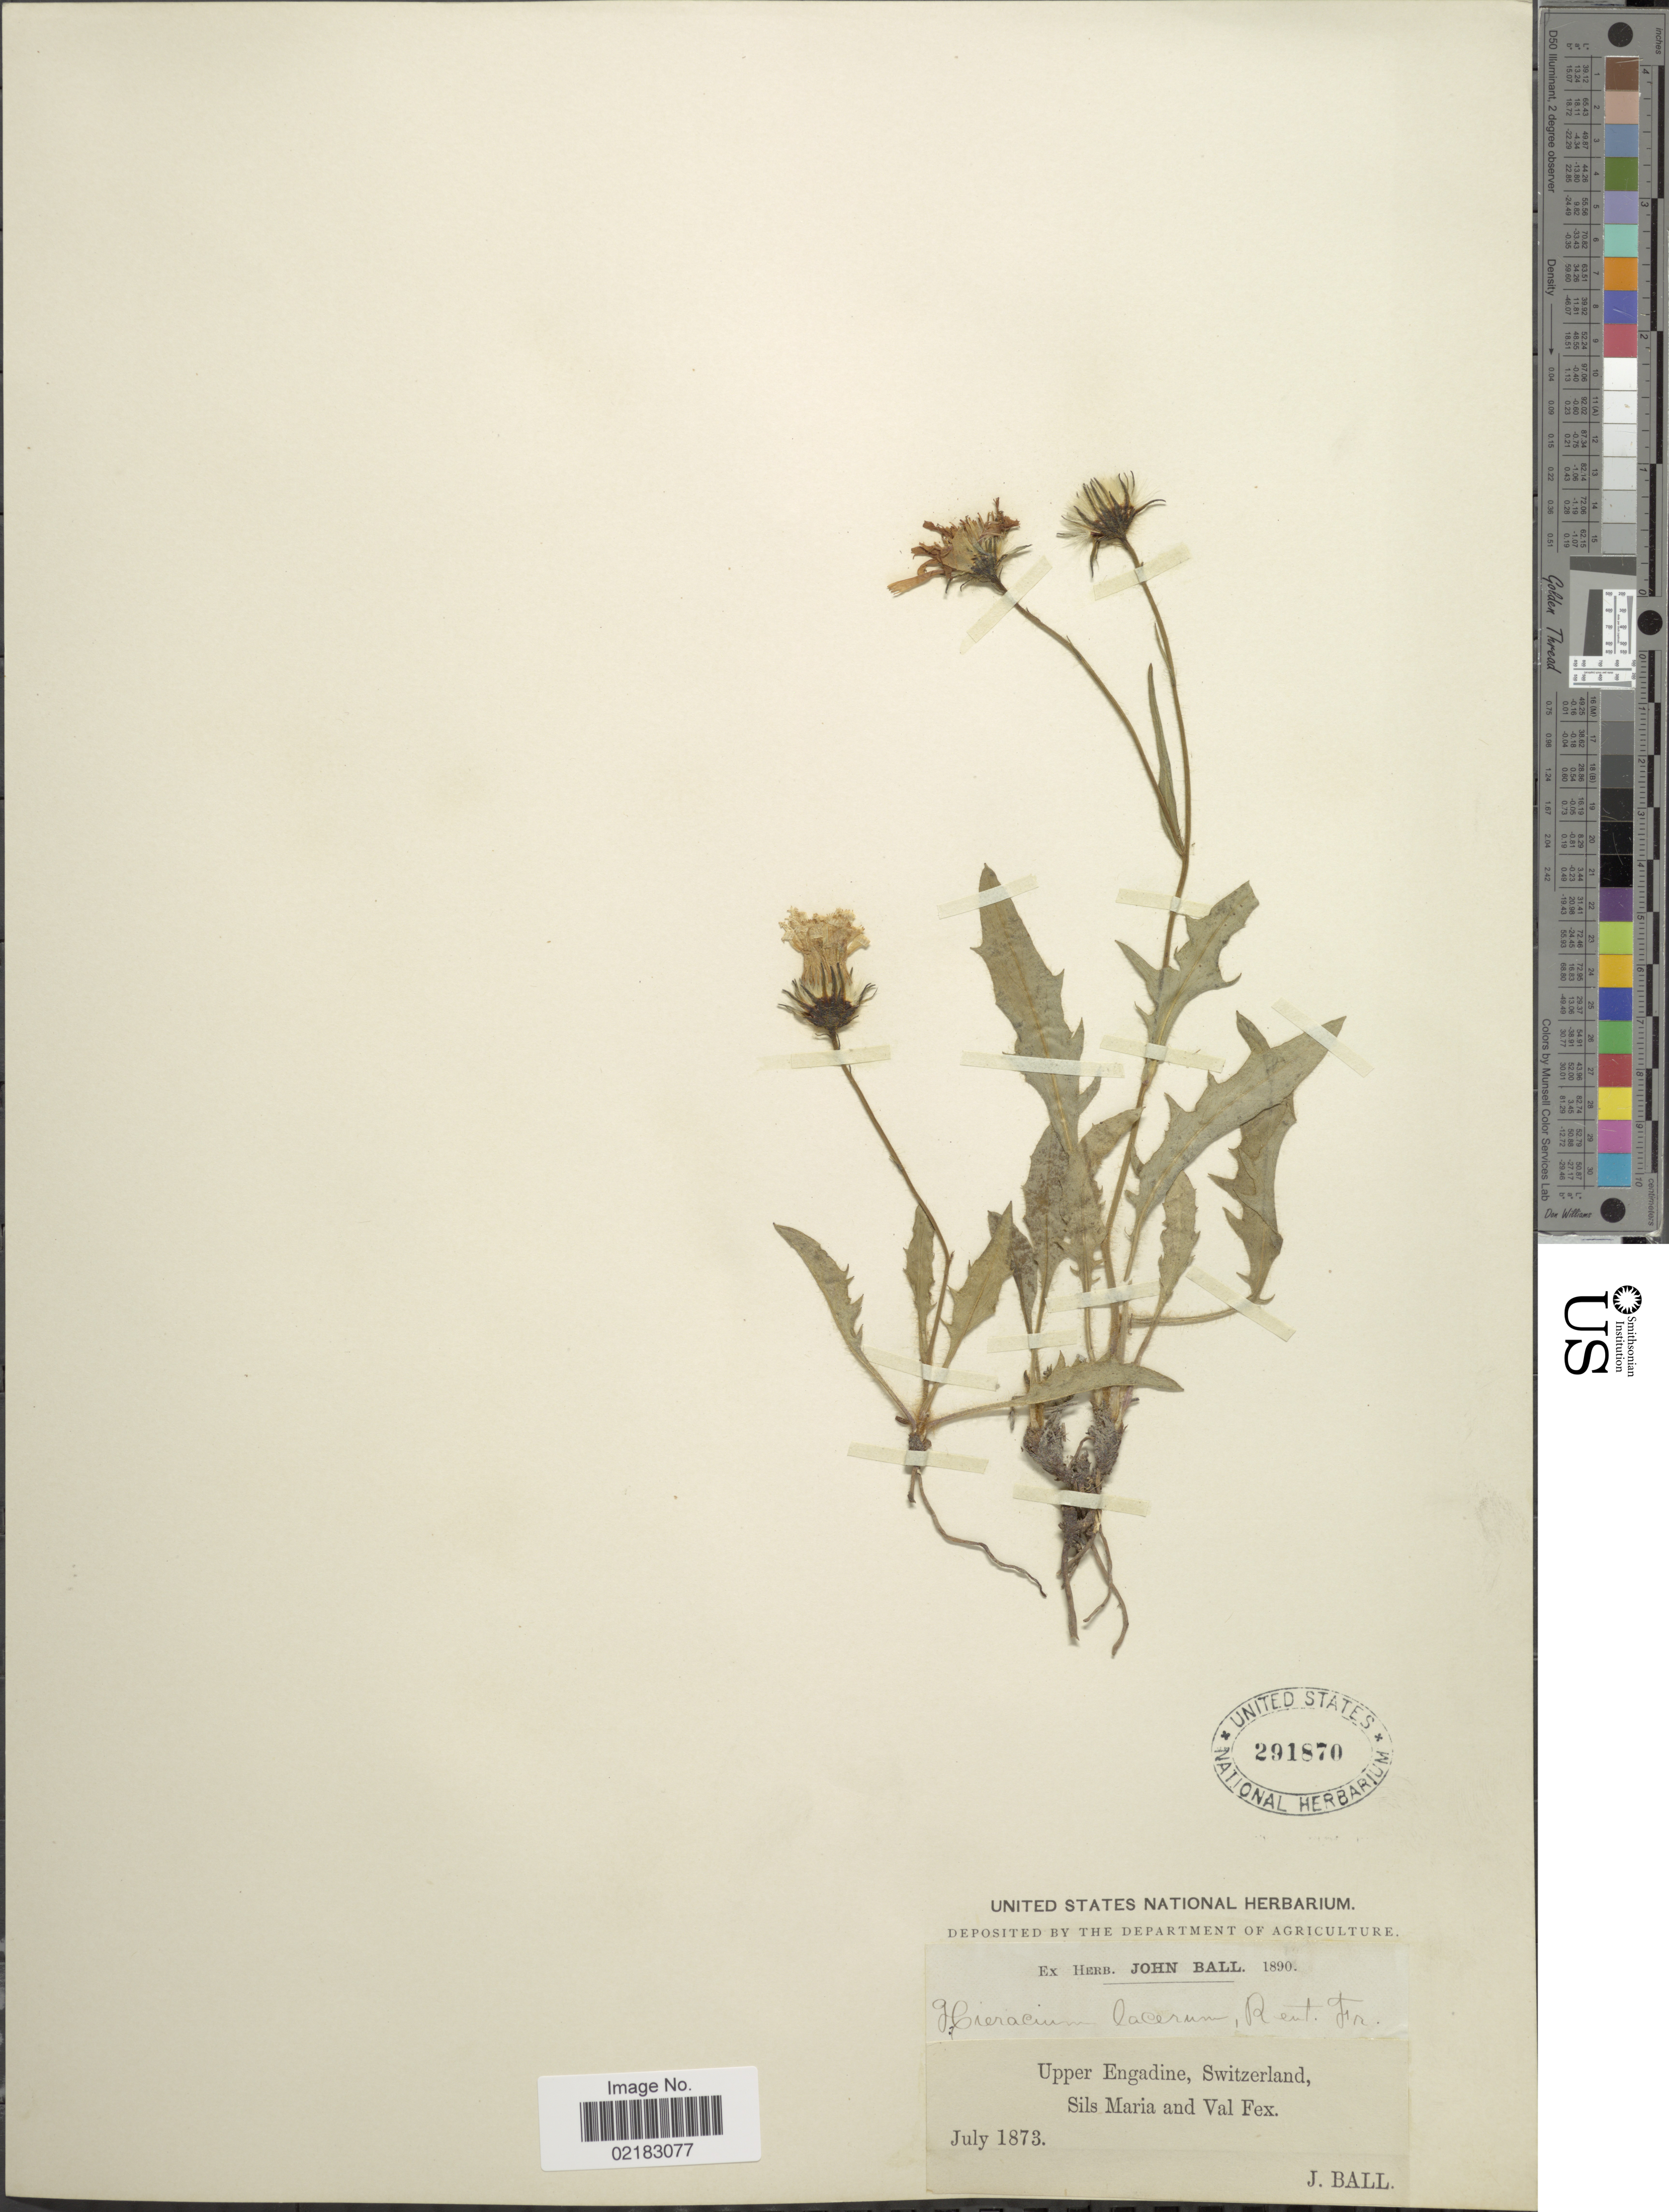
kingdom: Plantae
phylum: Tracheophyta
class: Magnoliopsida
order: Asterales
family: Asteraceae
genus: Hieracium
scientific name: Hieracium humile subsp. lacerum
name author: (Fr.) Zahn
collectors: J. Ball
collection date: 1873-07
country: Switzerland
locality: Upper Engadine, Sils Maria And Val Fex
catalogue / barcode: US 291870